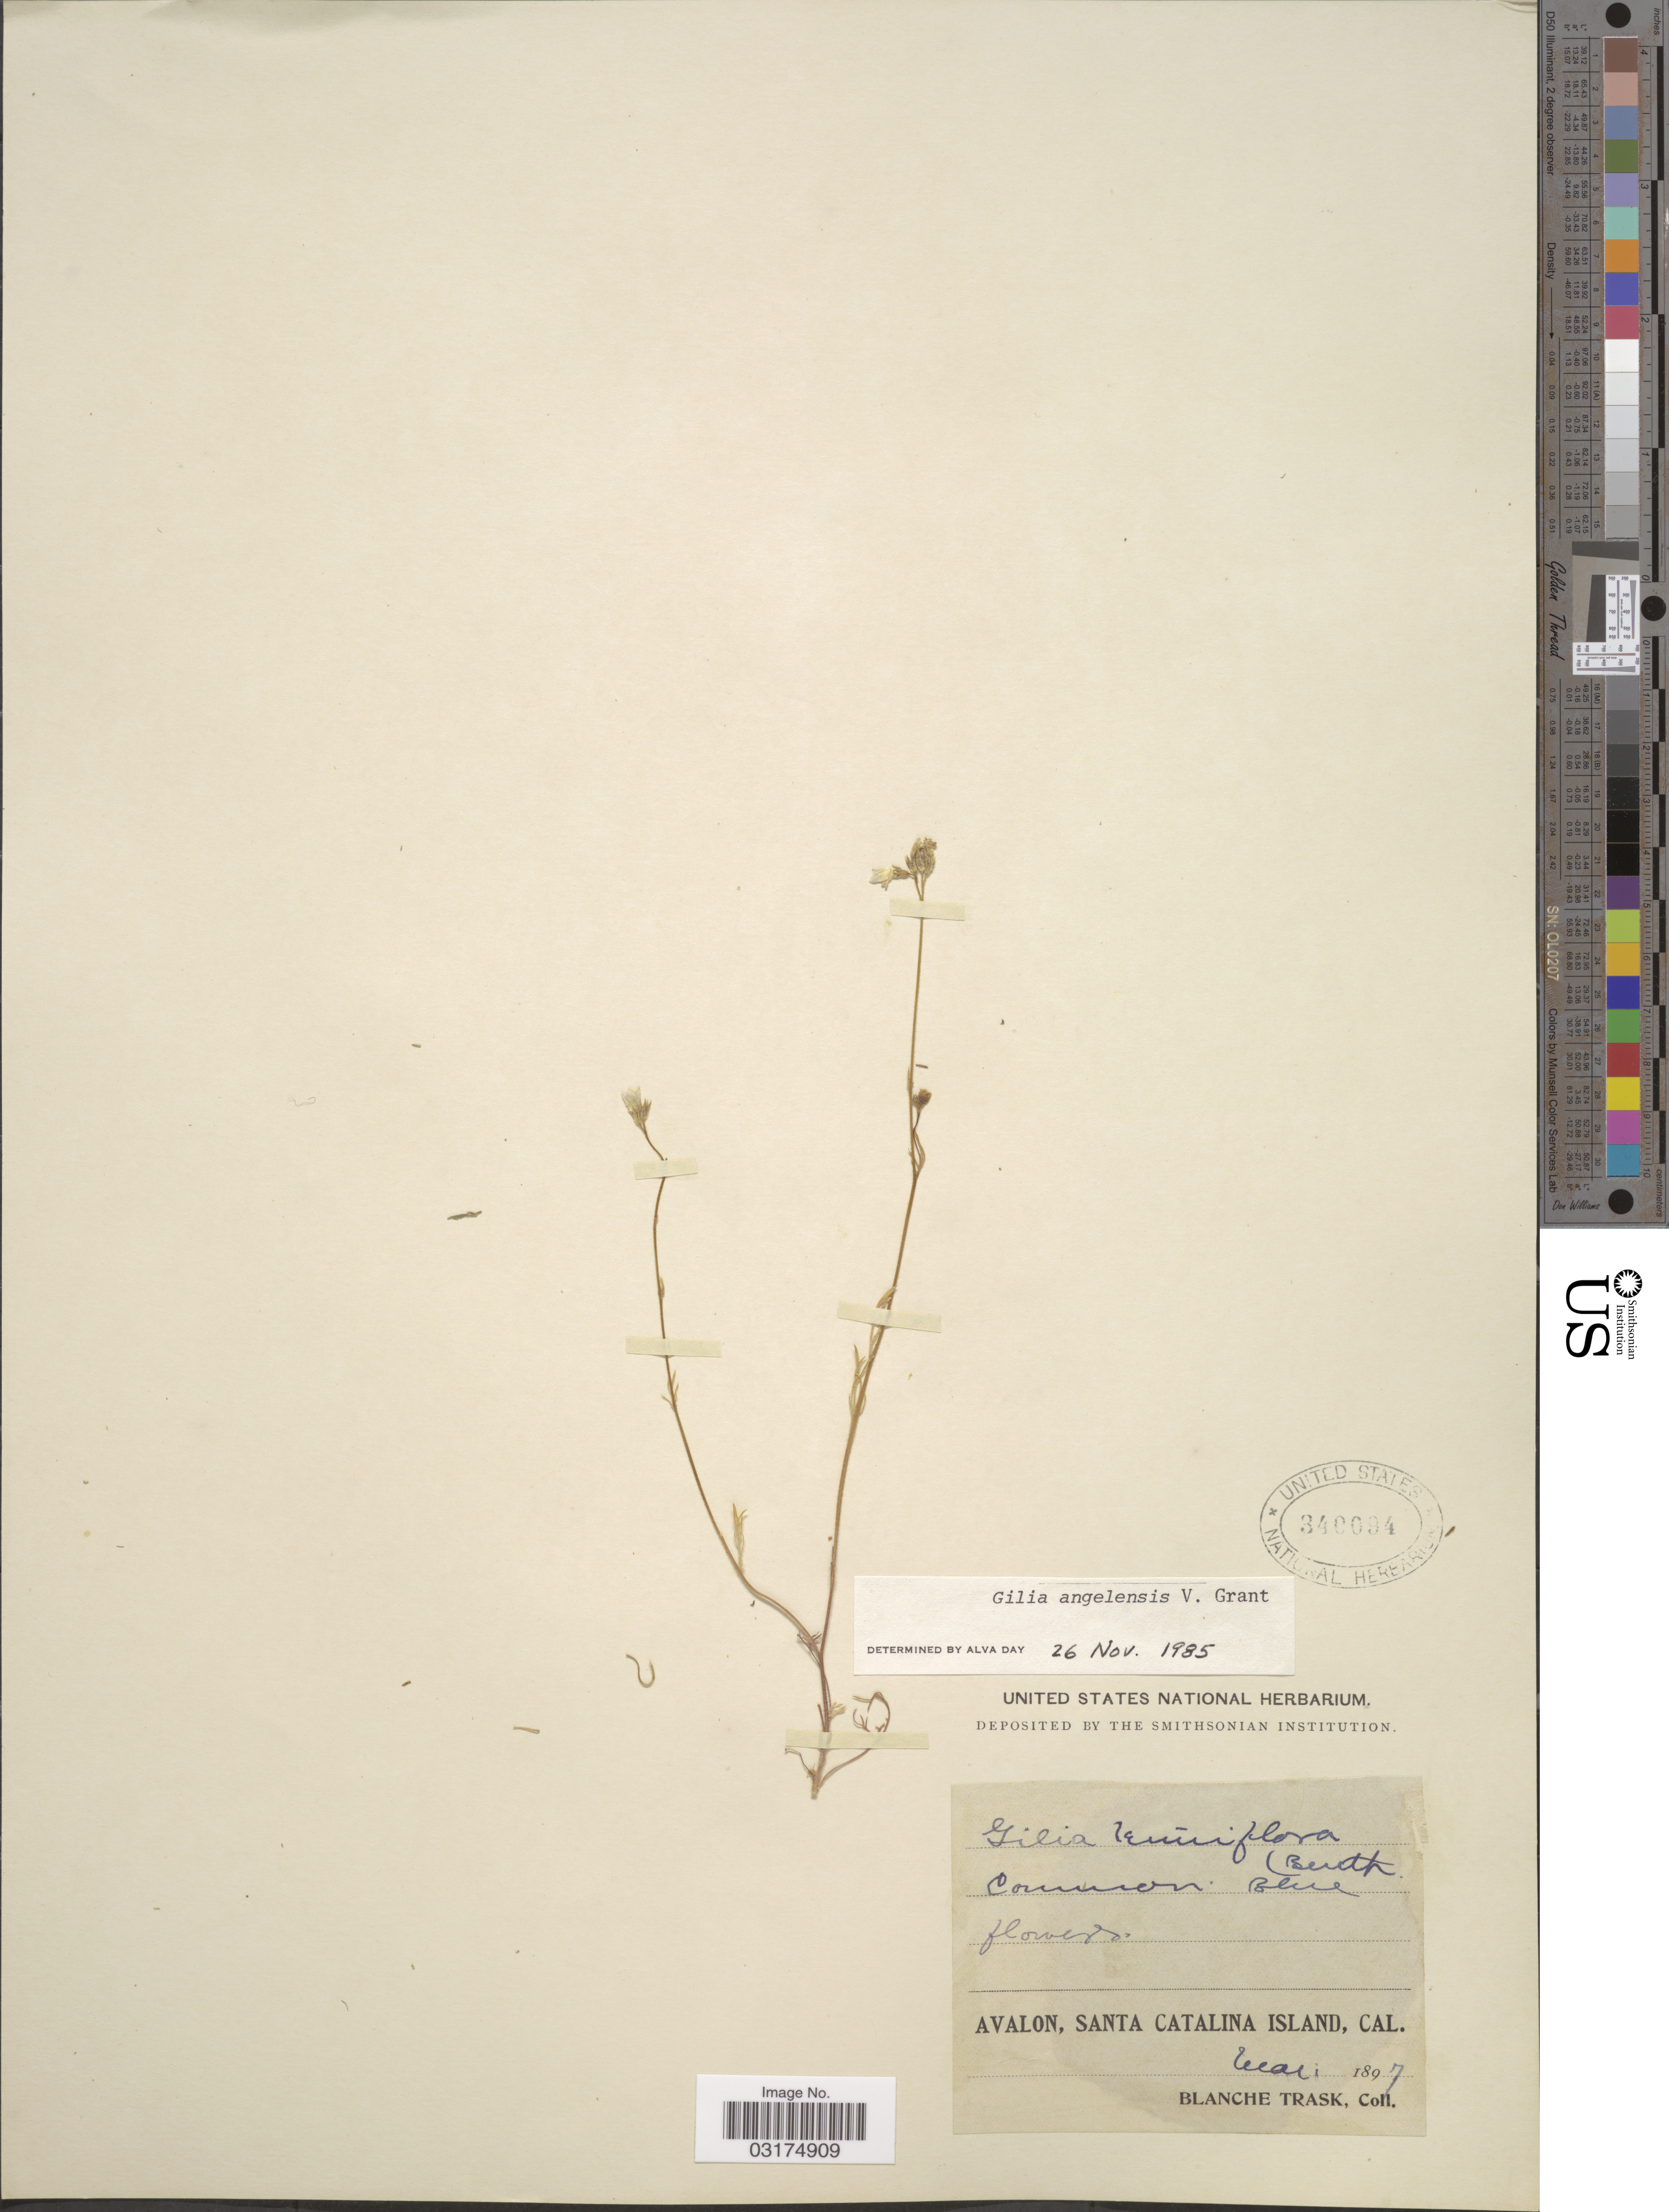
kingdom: Plantae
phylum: Tracheophyta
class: Magnoliopsida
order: Ericales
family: Polemoniaceae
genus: Gilia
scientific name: Gilia angelensis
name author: V.E. Grant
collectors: B. Trask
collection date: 1897-05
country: United States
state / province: California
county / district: Los Angeles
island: Santa Catalina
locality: Avalon, Santa Catalina Island, Cal.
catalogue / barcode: US 340094